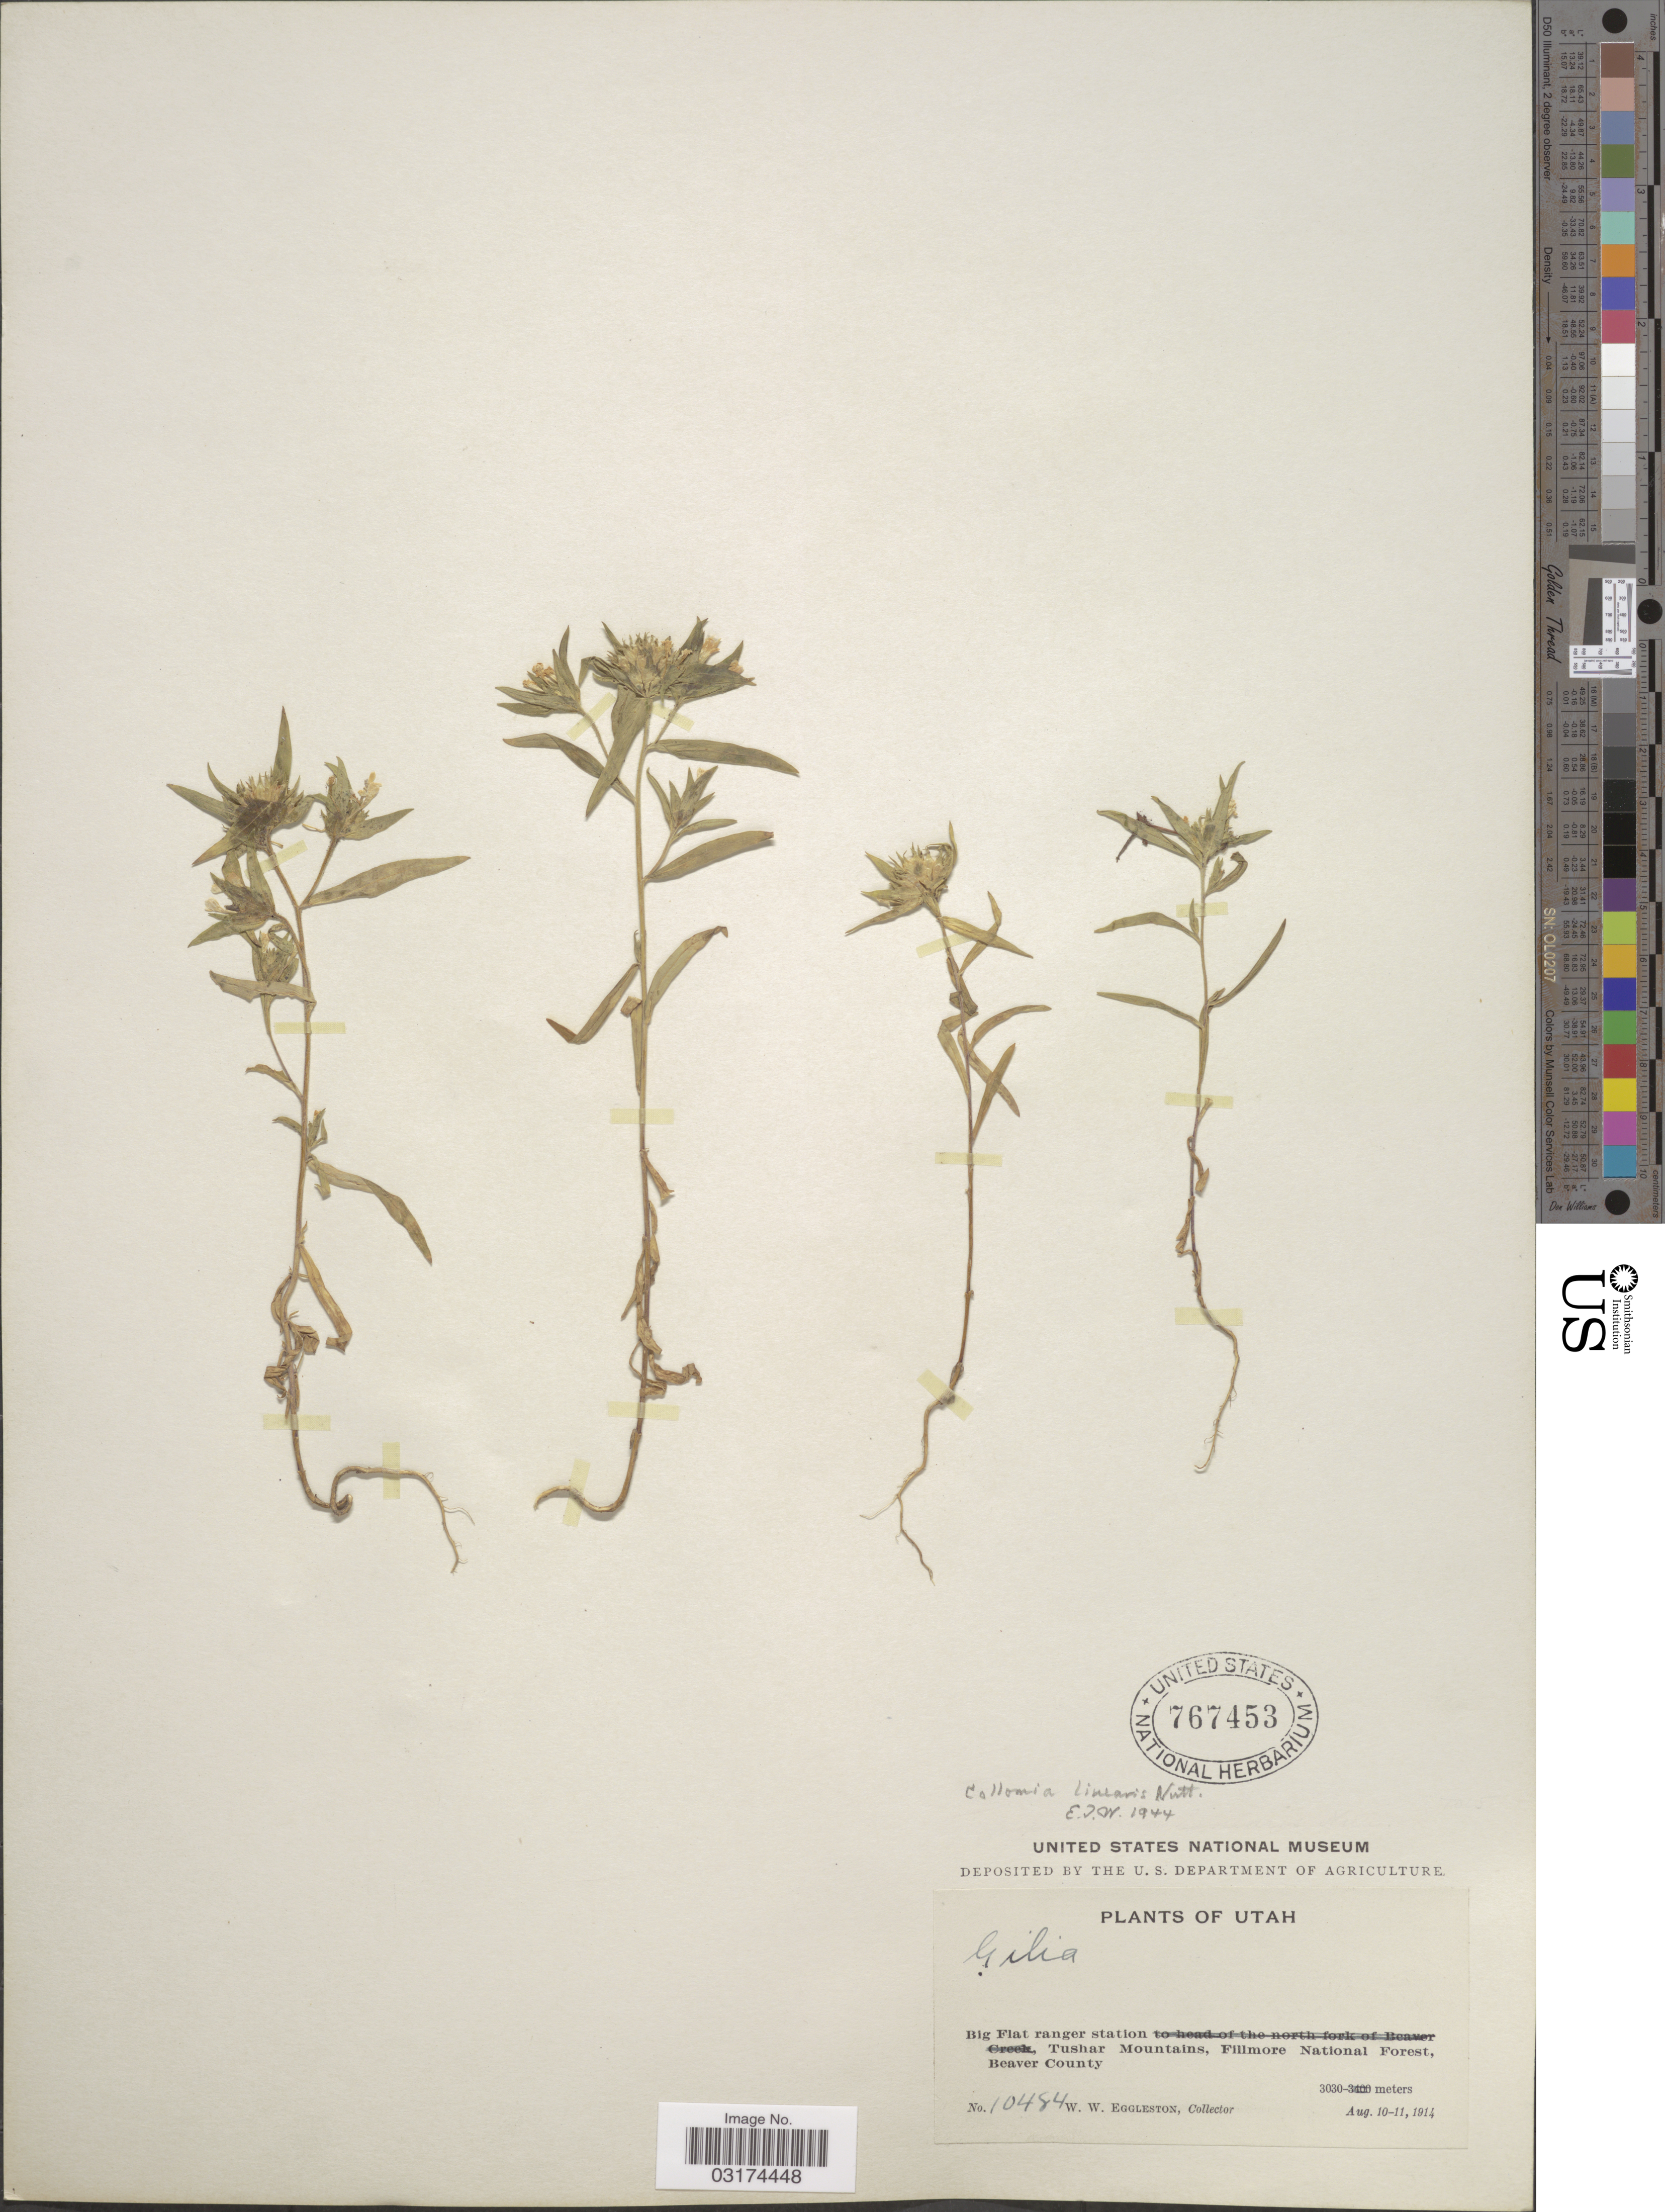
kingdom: Plantae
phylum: Tracheophyta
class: Magnoliopsida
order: Ericales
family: Polemoniaceae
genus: Collomia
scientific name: Collomia linearis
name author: Nutt.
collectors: W. W. Eggleston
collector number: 10484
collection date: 1914-08-10/1914-08-11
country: United States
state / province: Utah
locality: Big Flat ranger station. Tushar Mountains, Fillmore National Forest, Beaver County.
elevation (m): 3030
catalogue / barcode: US 767453